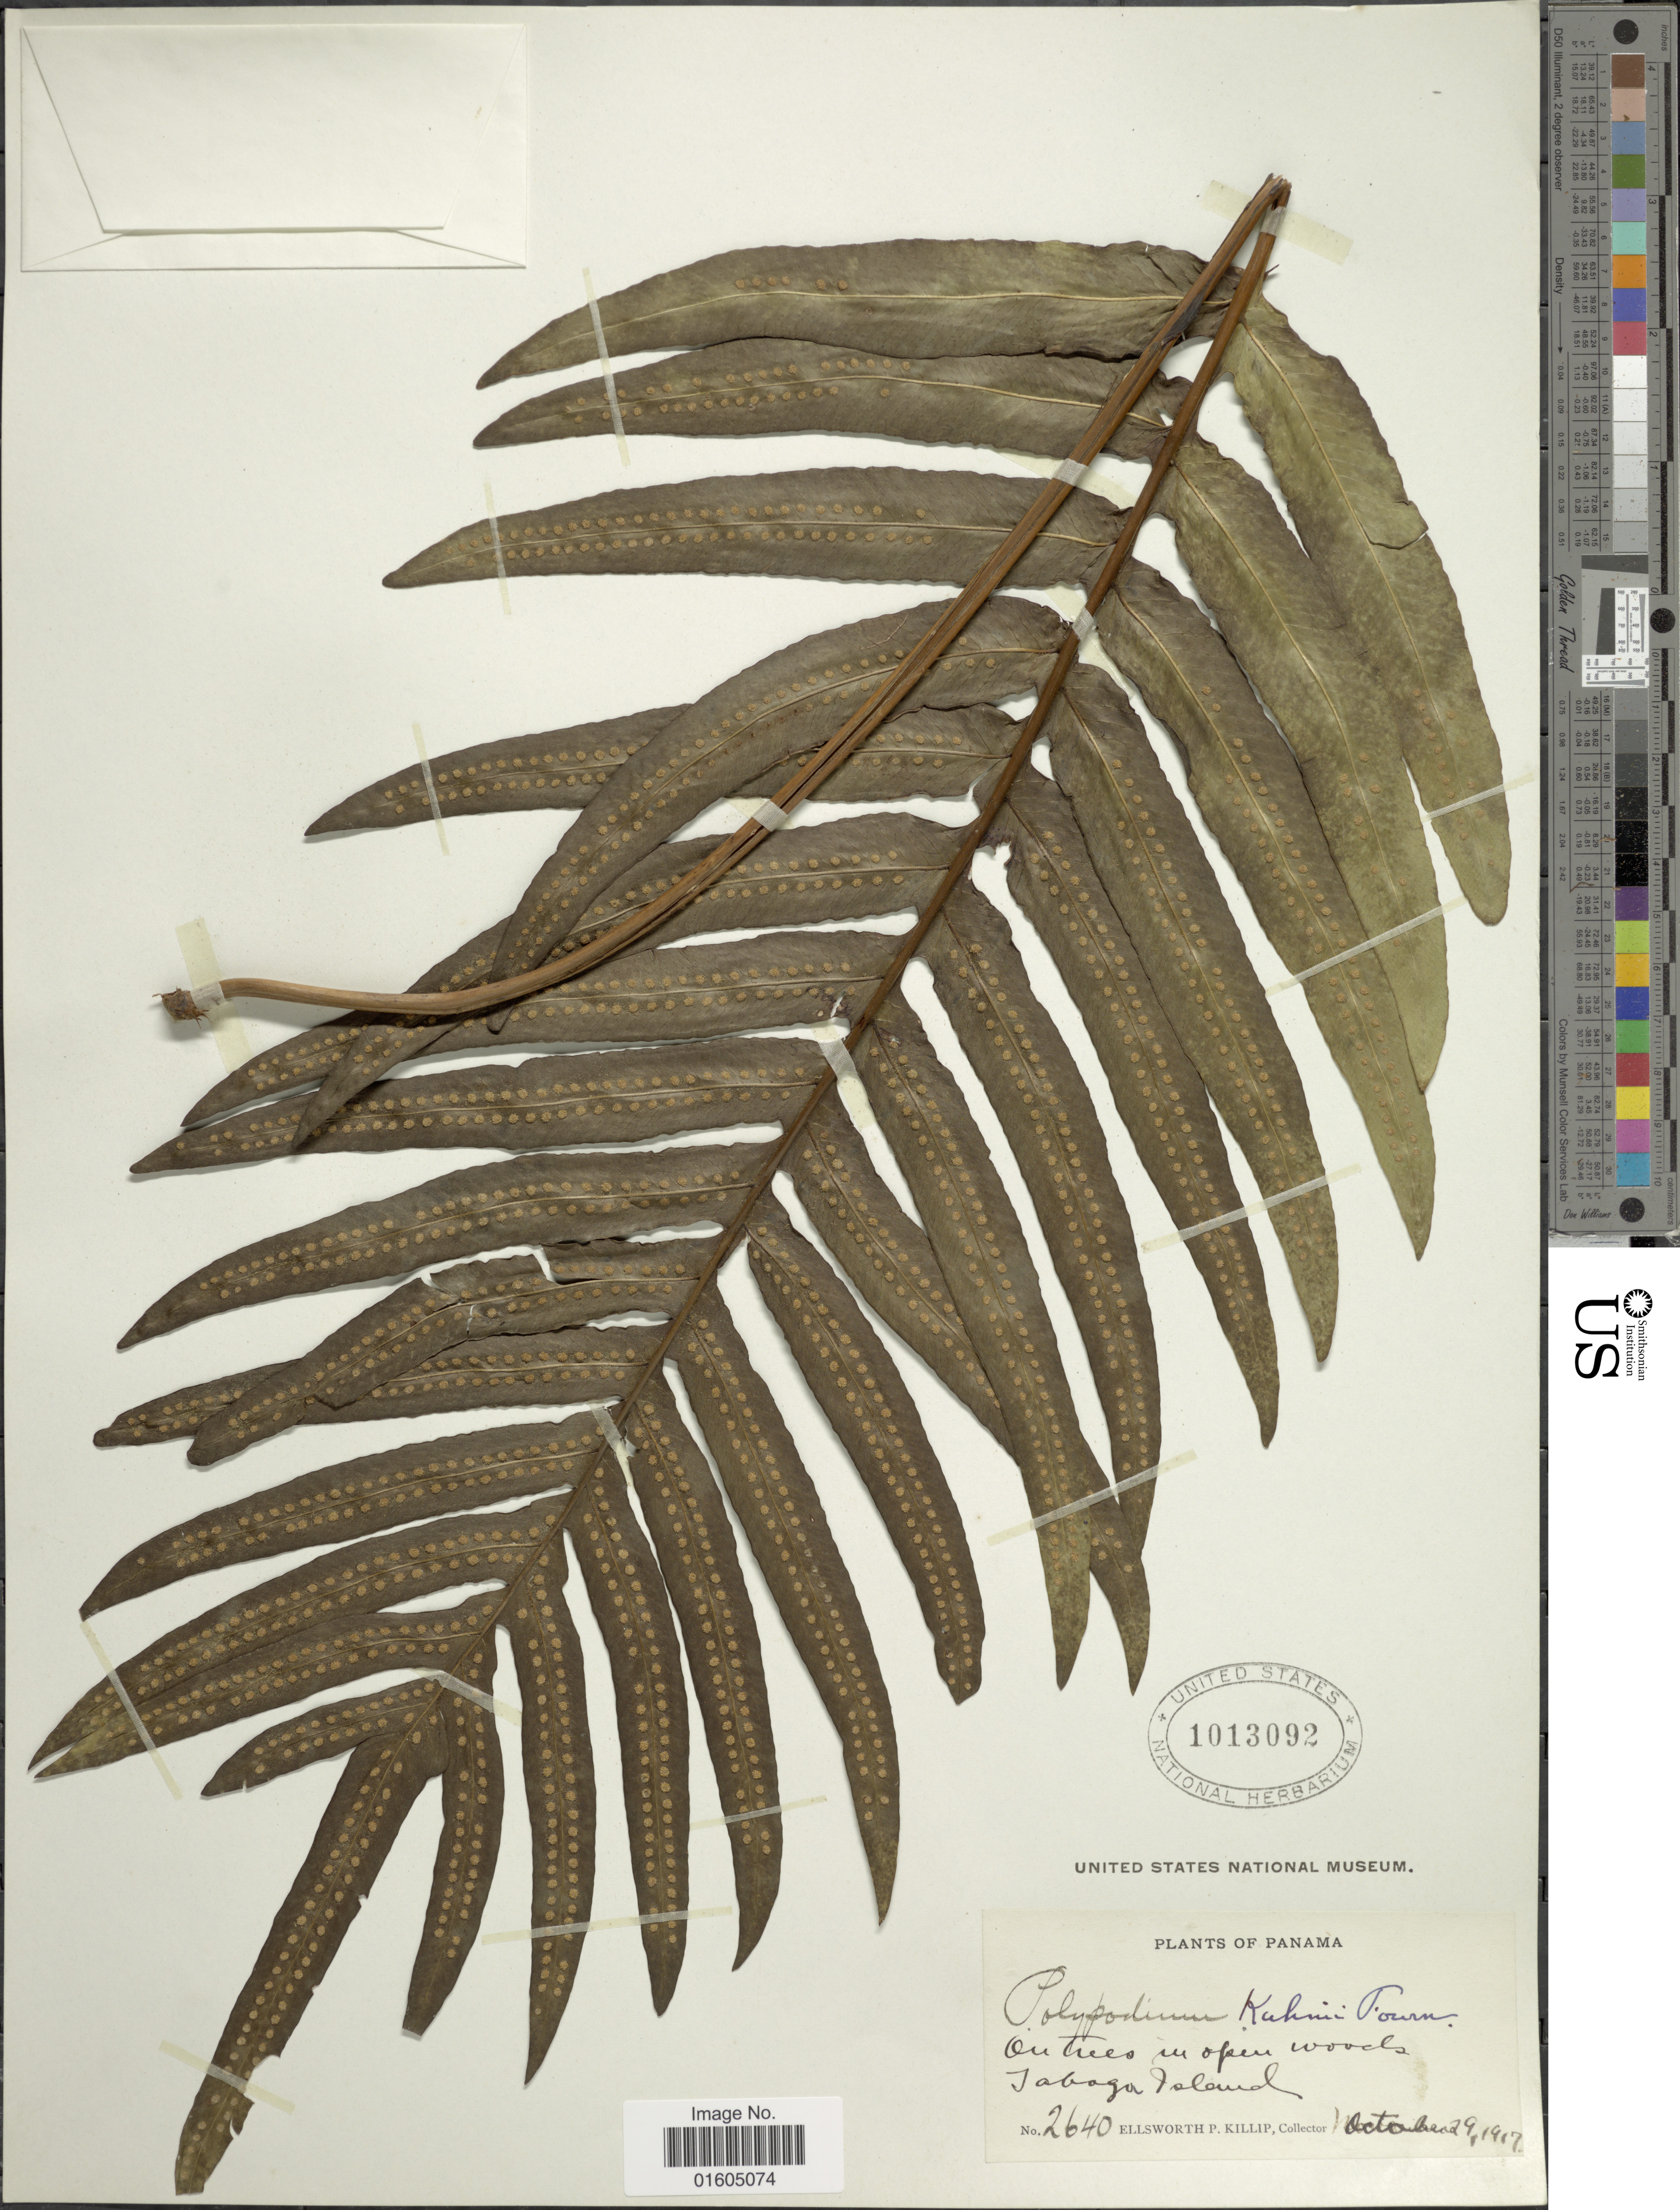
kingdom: Plantae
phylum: Tracheophyta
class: Polypodiopsida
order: Polypodiales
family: Polypodiaceae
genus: Serpocaulon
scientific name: Serpocaulon attenuatum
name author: (Humb. & Bonpl. ex Willd.) A.R. Sm.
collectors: E. P. Killip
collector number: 2640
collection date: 1917-10-29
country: Panama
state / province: Panamá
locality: Panama. On trees in open woods. Taboga Island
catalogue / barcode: US 1013092